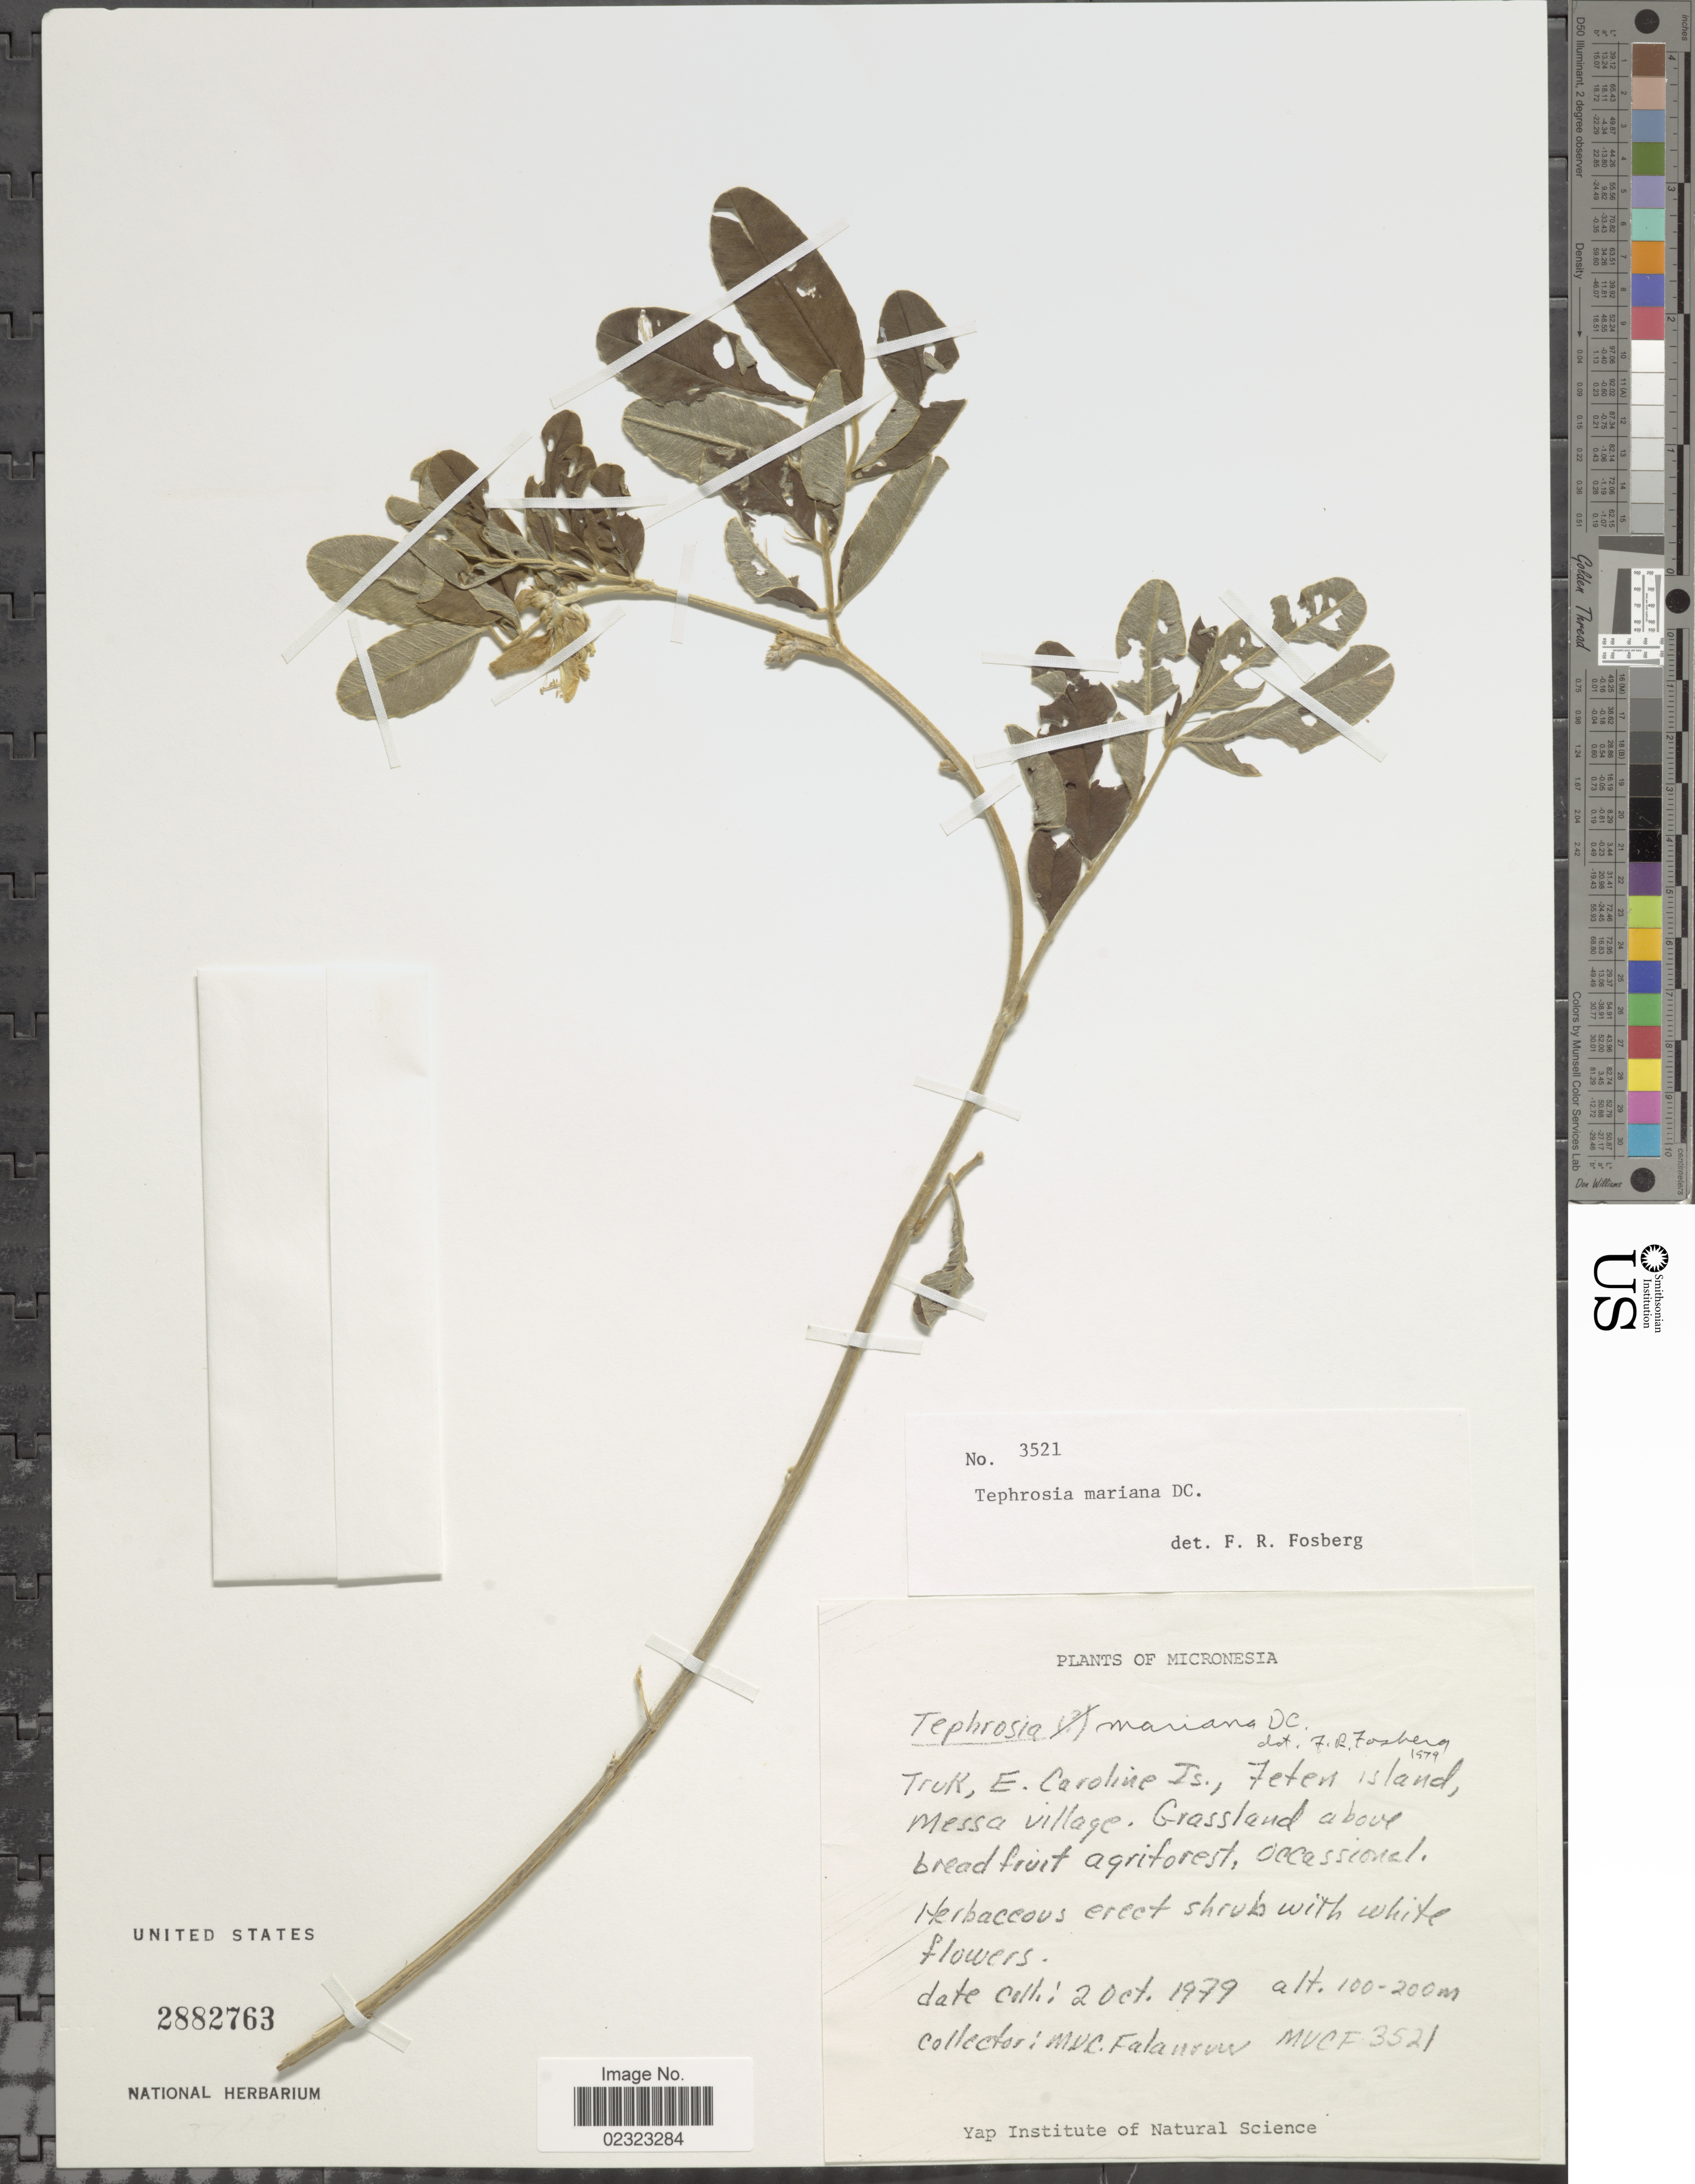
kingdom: Plantae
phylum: Tracheophyta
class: Magnoliopsida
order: Fabales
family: Fabaceae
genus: Tephrosia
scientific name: Tephrosia mariana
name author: C. DC.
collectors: M. V. Falanruw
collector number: MVCF3521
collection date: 1979-10-02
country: Micronesia, Federated States of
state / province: Truk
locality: Truk, E. Caroline Is., Feten [interpreted] Island, Messa village.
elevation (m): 100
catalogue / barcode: US 2882763